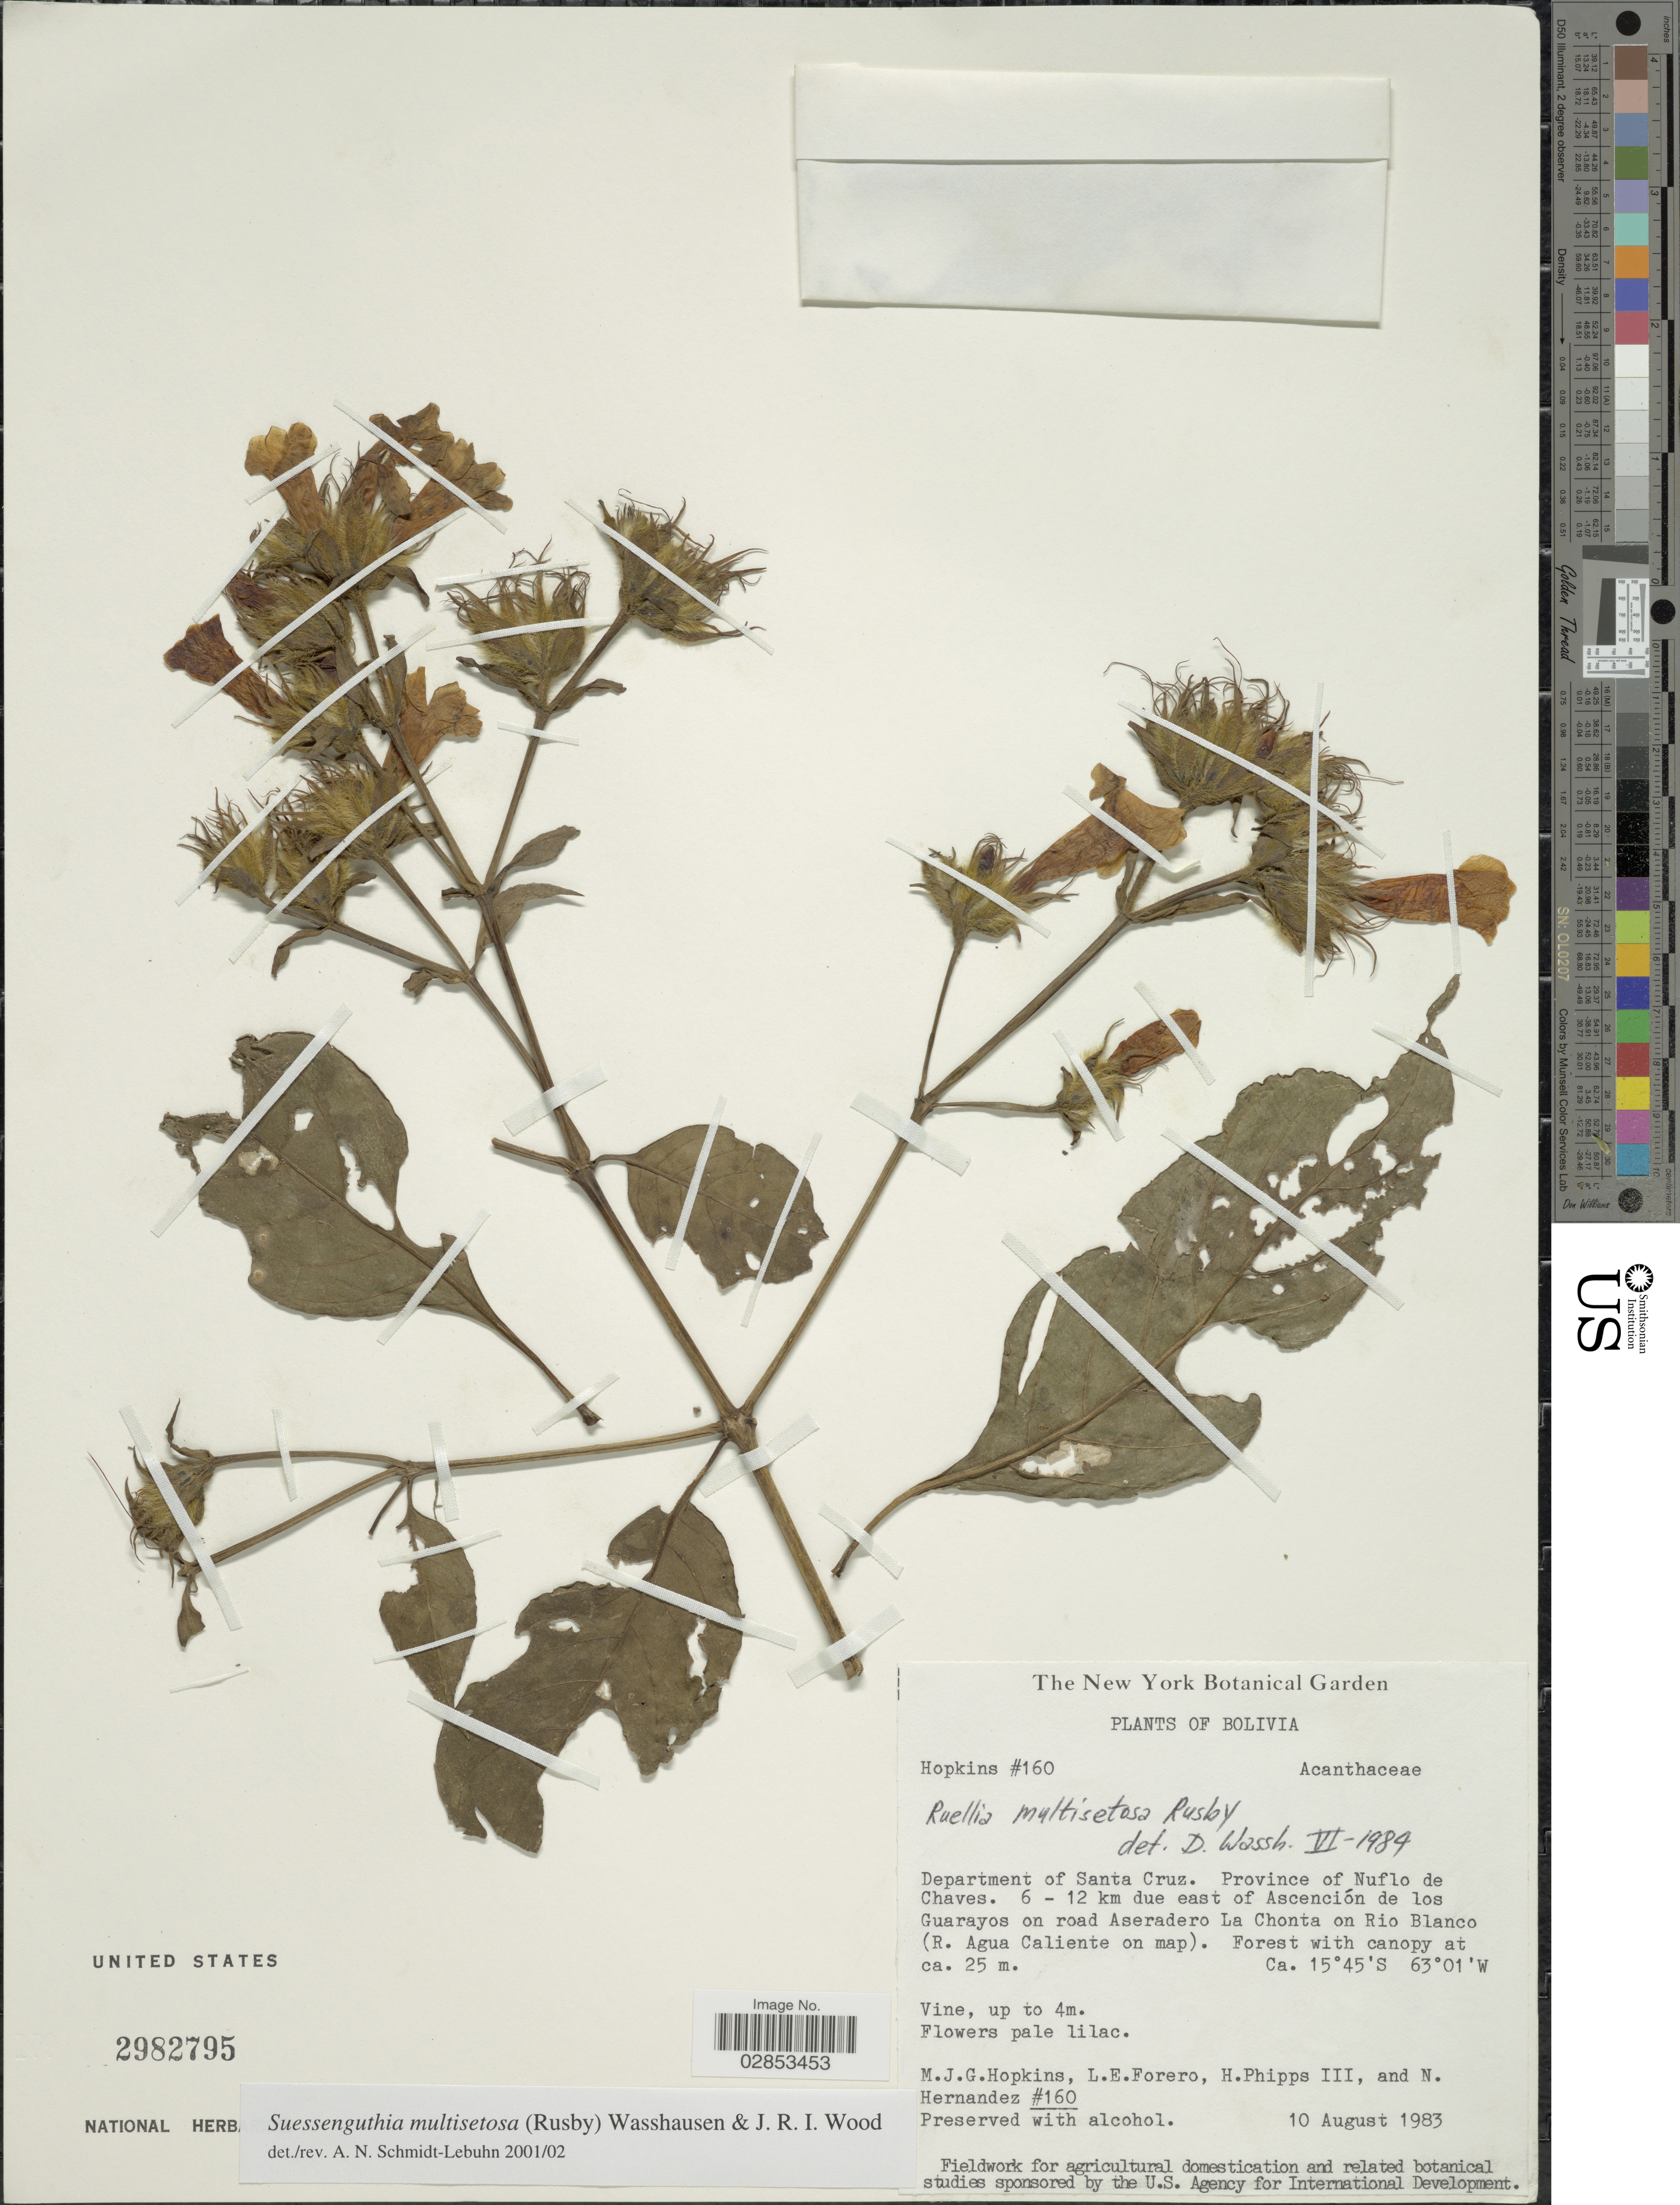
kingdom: Plantae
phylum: Tracheophyta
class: Magnoliopsida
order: Lamiales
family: Acanthaceae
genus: Suessenguthia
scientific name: Suessenguthia multisetosa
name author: (Rusby) Wassh. & J.R.I. Wood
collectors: M. J. G. Hopkins, L. Forero, H. Phipps & N. Hernandez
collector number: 160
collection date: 1983-08-10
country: Bolivia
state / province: Santa Cruz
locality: Department of Santa Cruz. Province of Nuflo de Chaves. 6-12 km due east of Ascención de los Guarayos on road Aseradero La Chonta on Rio Blanco (R. Agua Caliente on map).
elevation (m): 25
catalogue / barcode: US 2982795